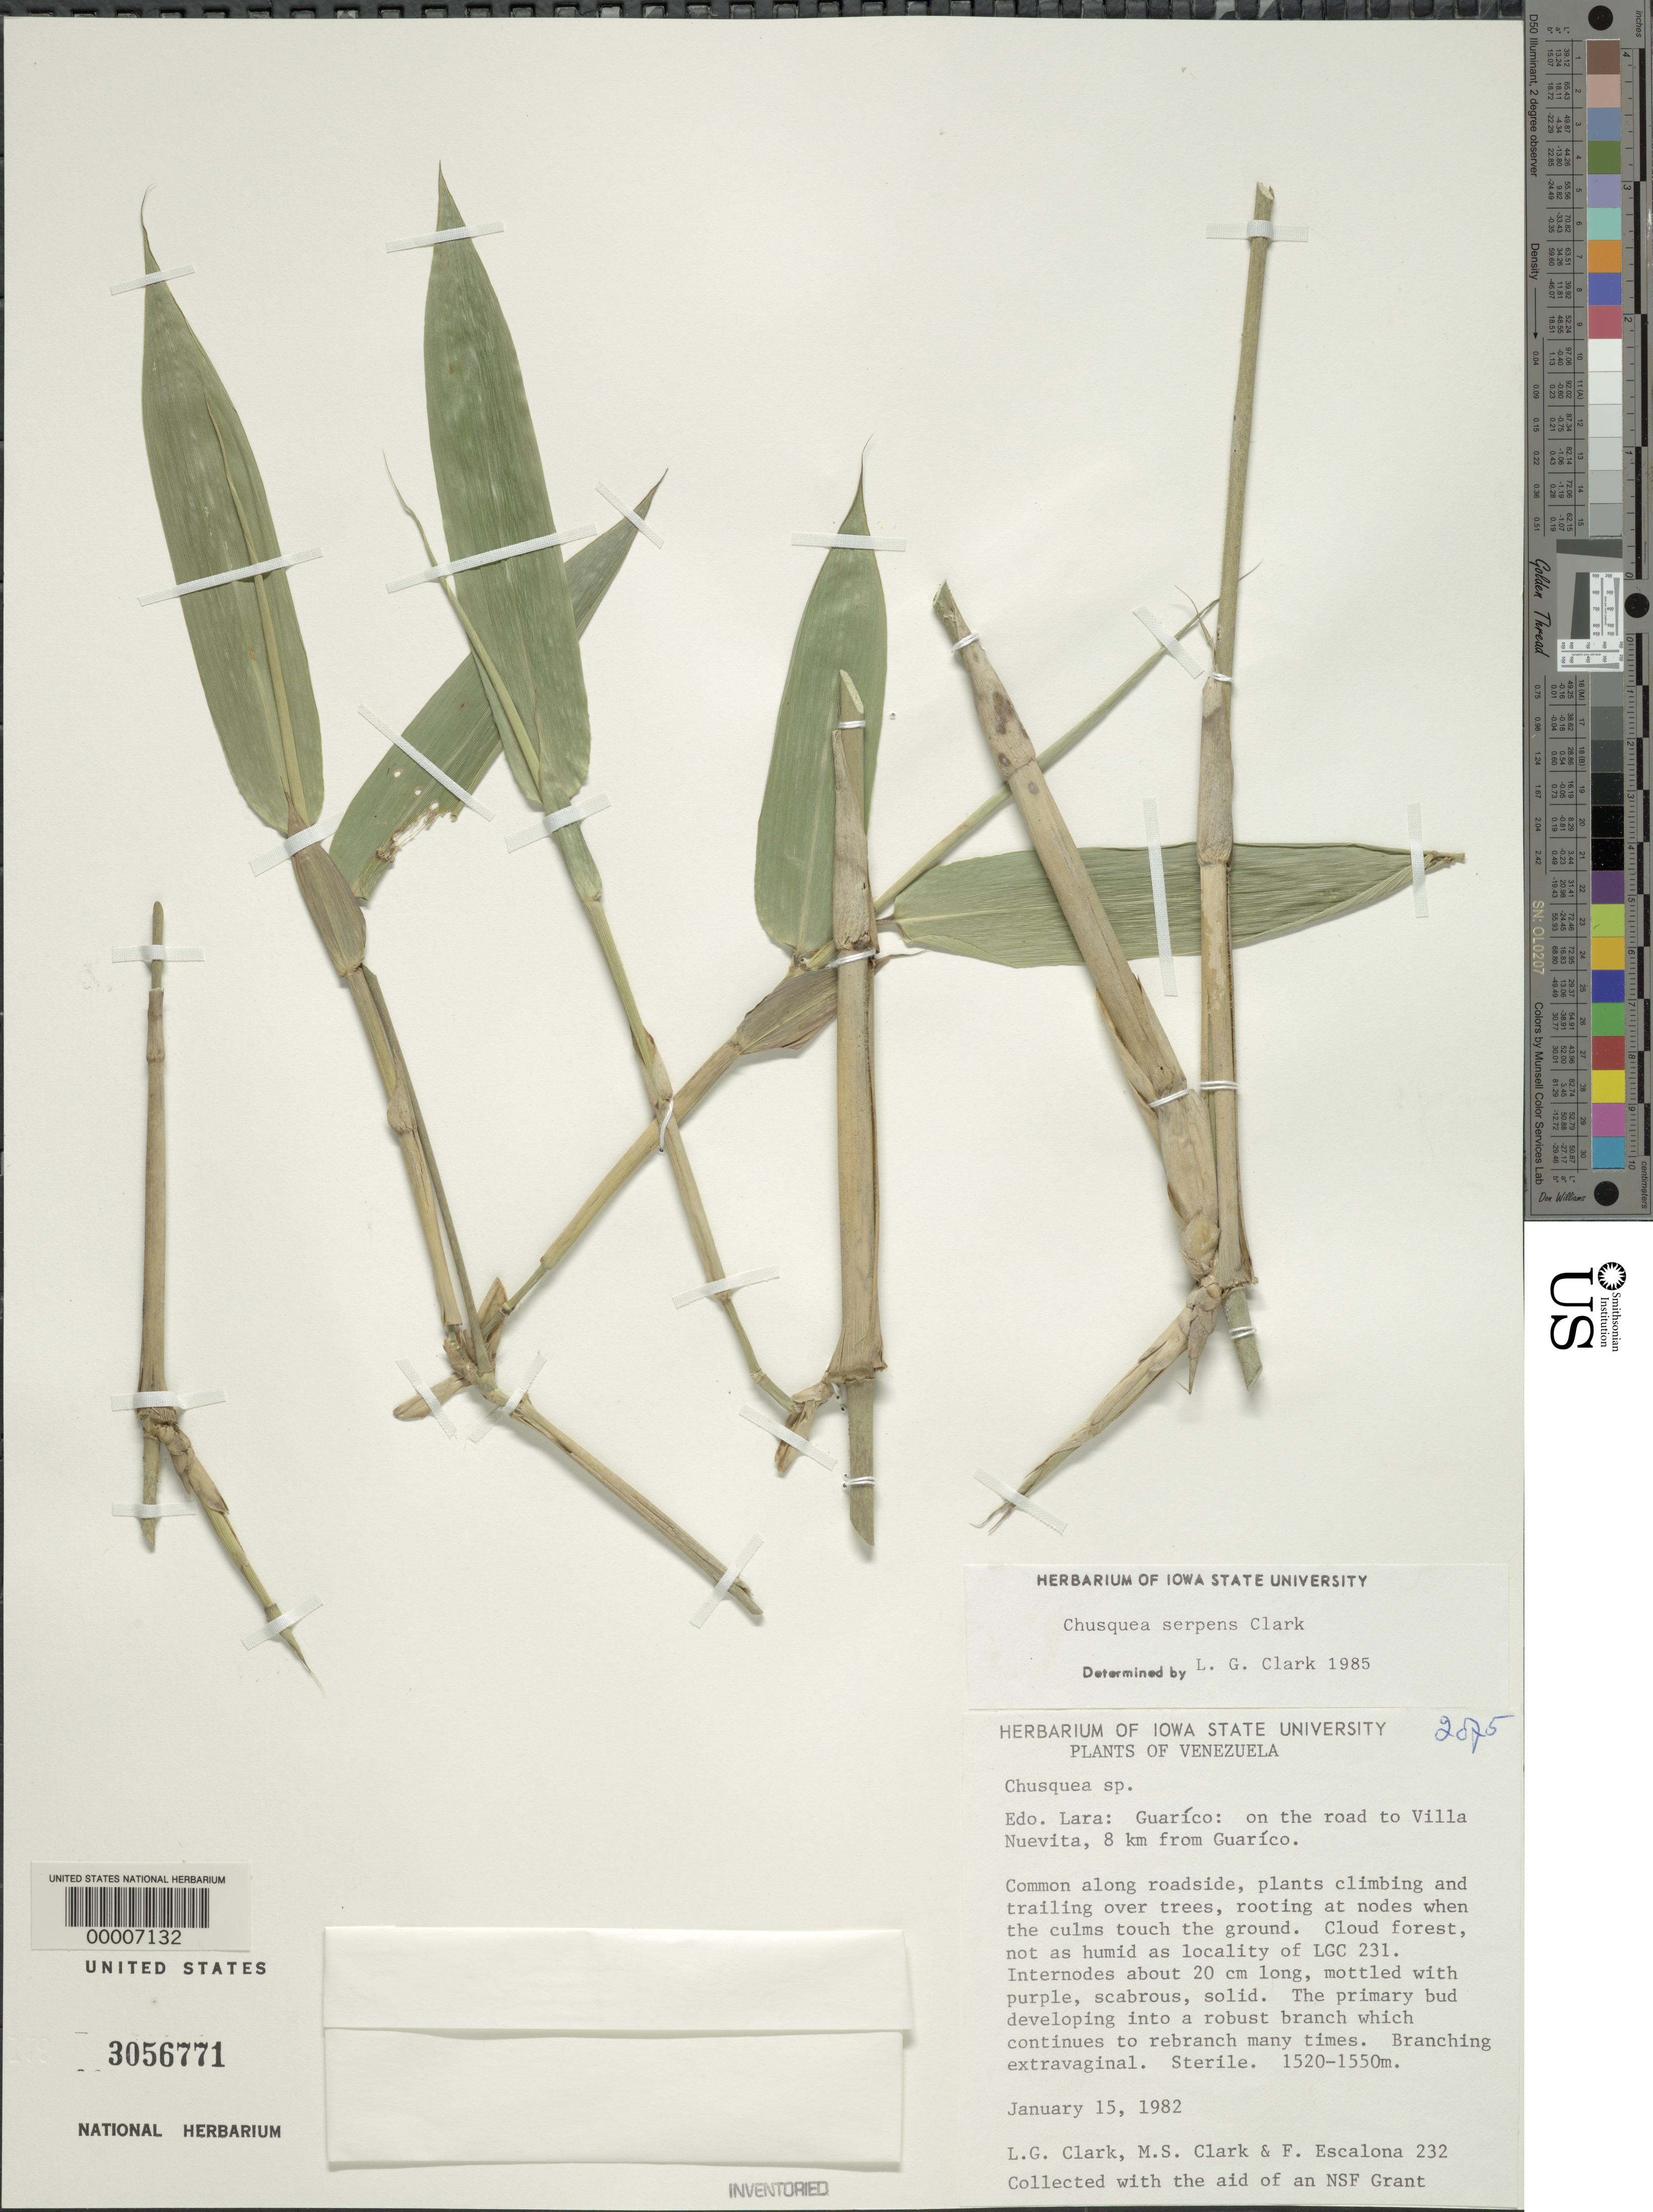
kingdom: Plantae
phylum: Tracheophyta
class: Liliopsida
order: Poales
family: Poaceae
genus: Chusquea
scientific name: Chusquea serpens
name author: L.G. Clark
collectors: L. G. Clark, M. S. Clark & F. Escalona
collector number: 232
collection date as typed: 15 Jan 1982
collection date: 1982-01-15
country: Venezuela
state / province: Lara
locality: Guarico, villa nuevita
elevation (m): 1520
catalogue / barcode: US 3056771